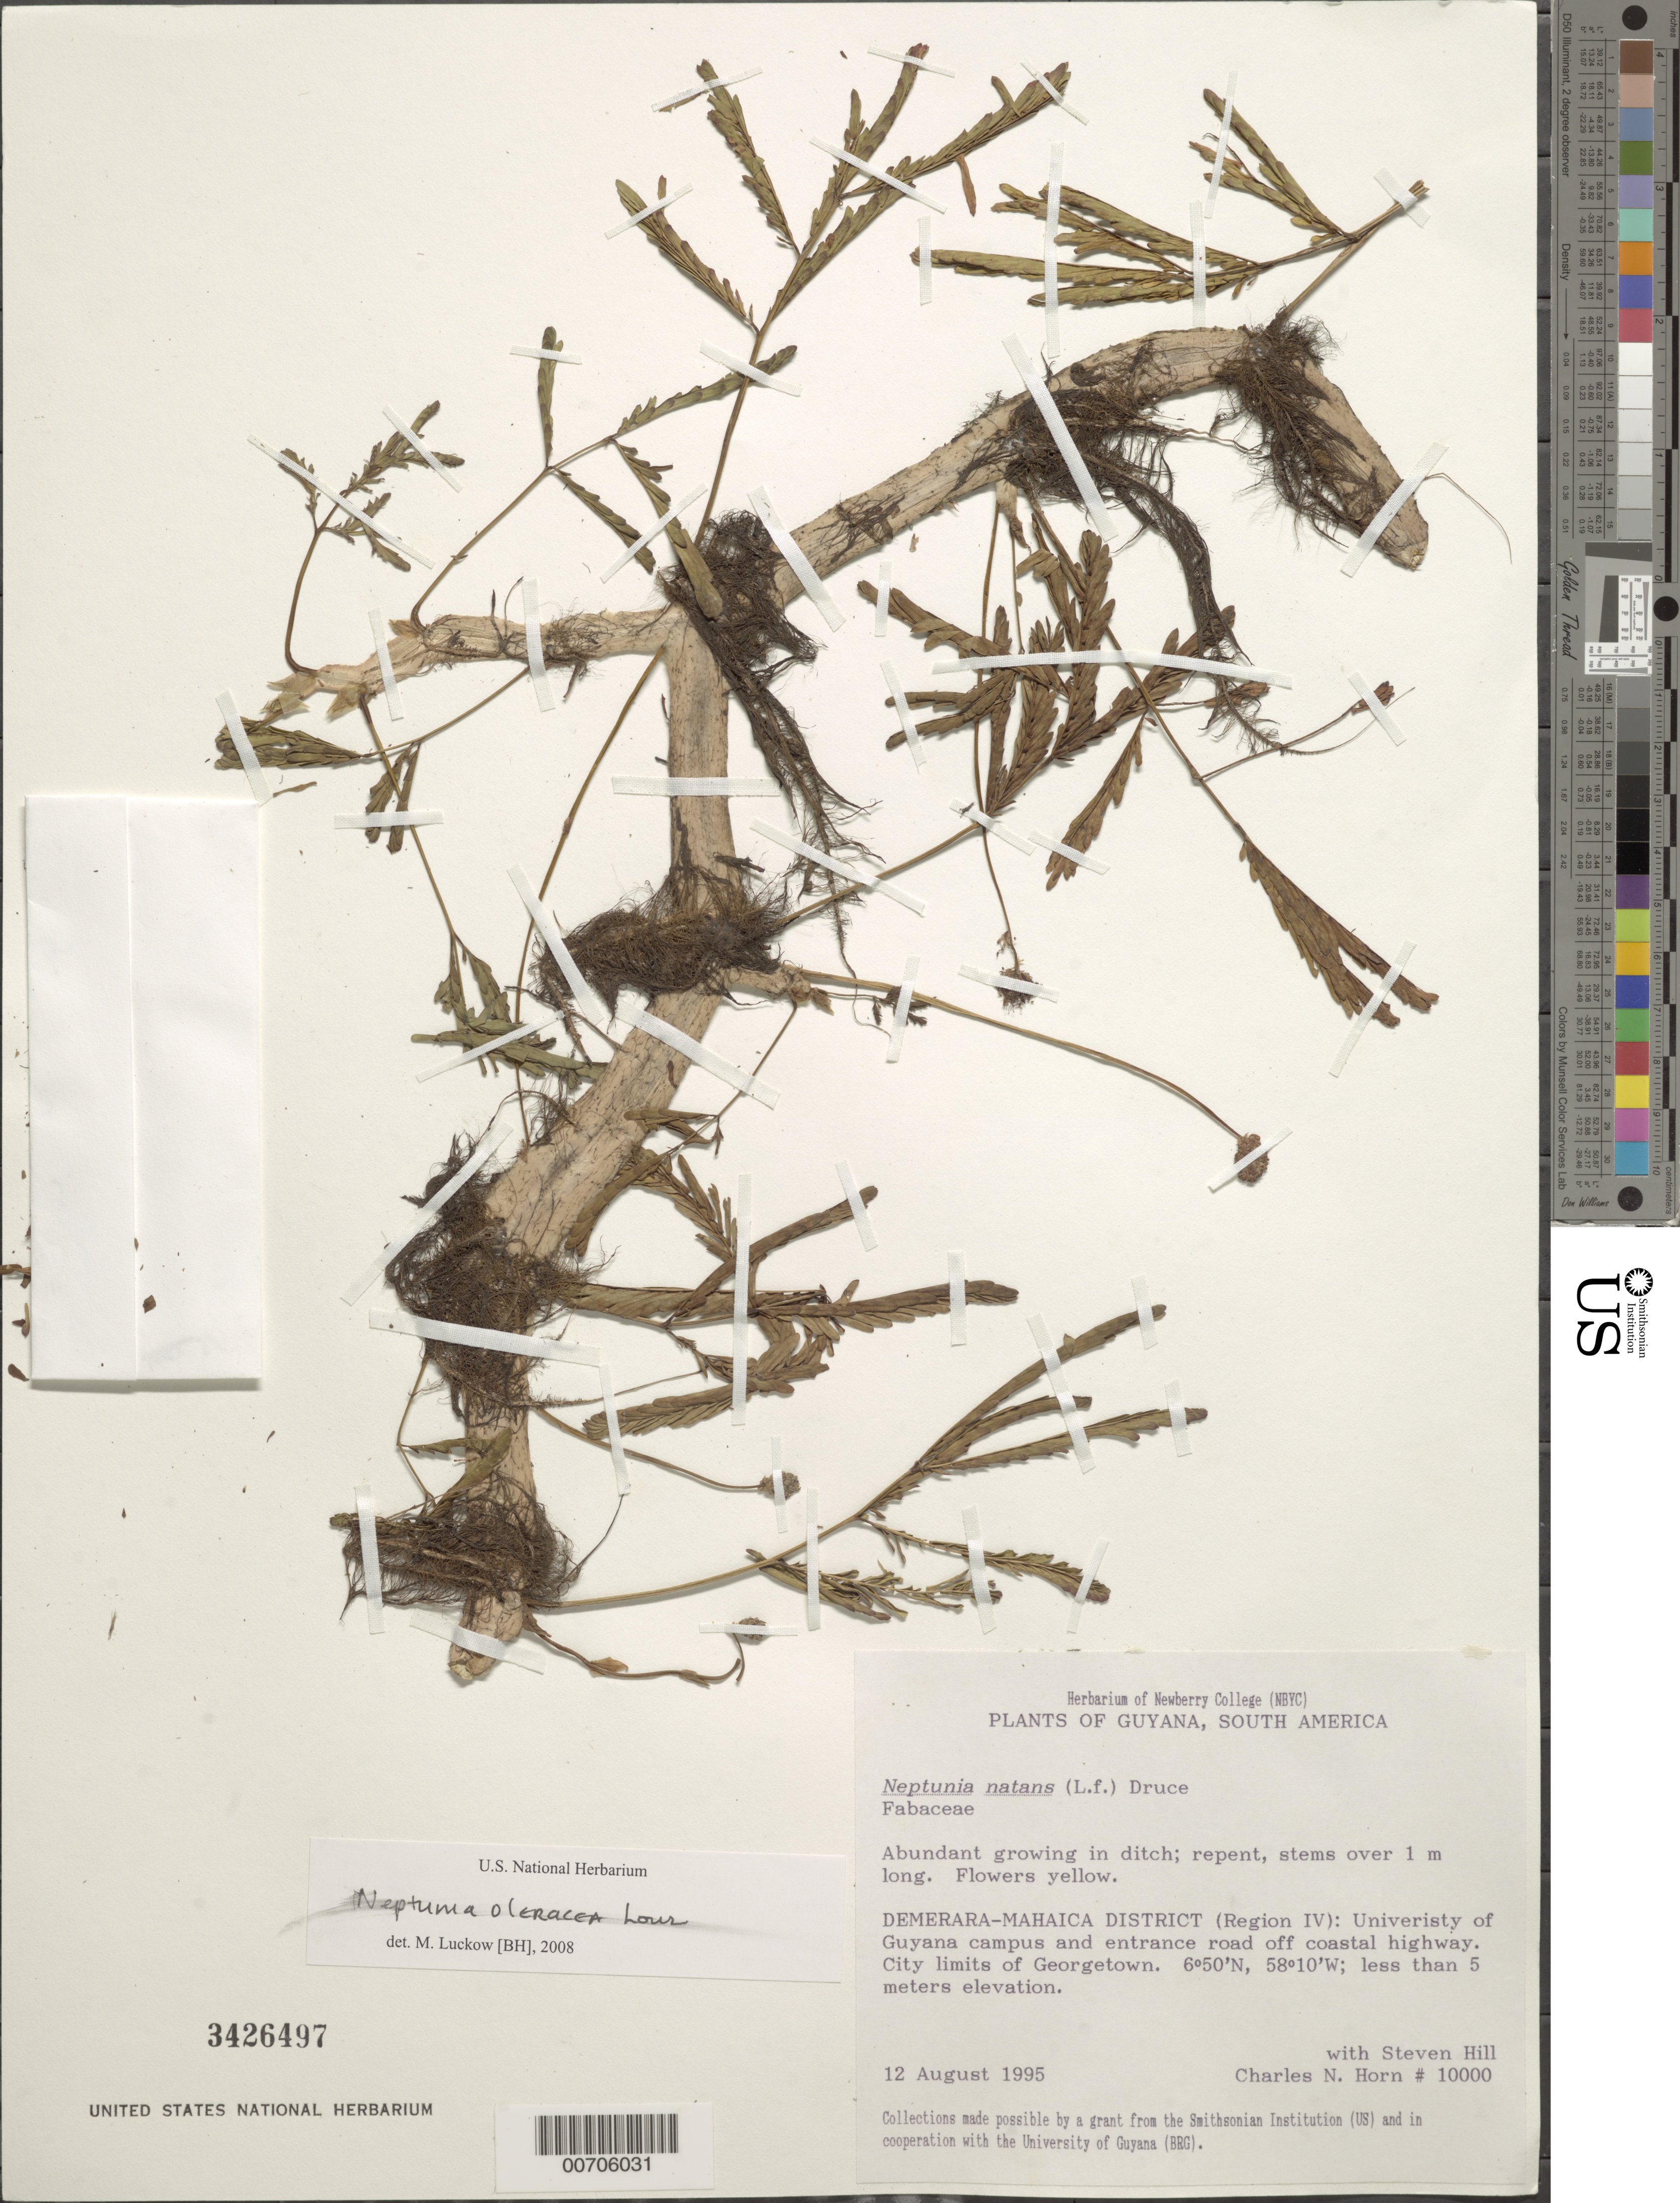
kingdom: Plantae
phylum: Tracheophyta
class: Magnoliopsida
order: Fabales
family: Fabaceae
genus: Neptunia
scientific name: Neptunia oleracea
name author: Lour.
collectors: C. N. Horn & S. Hill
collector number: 10000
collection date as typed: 12-Aug-95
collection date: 1995-08-12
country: Guyana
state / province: Demerara-Mahaica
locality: Georgetown, Univ. of Guyana campus, entrance off coastal hwy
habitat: In ditch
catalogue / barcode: US 3426497